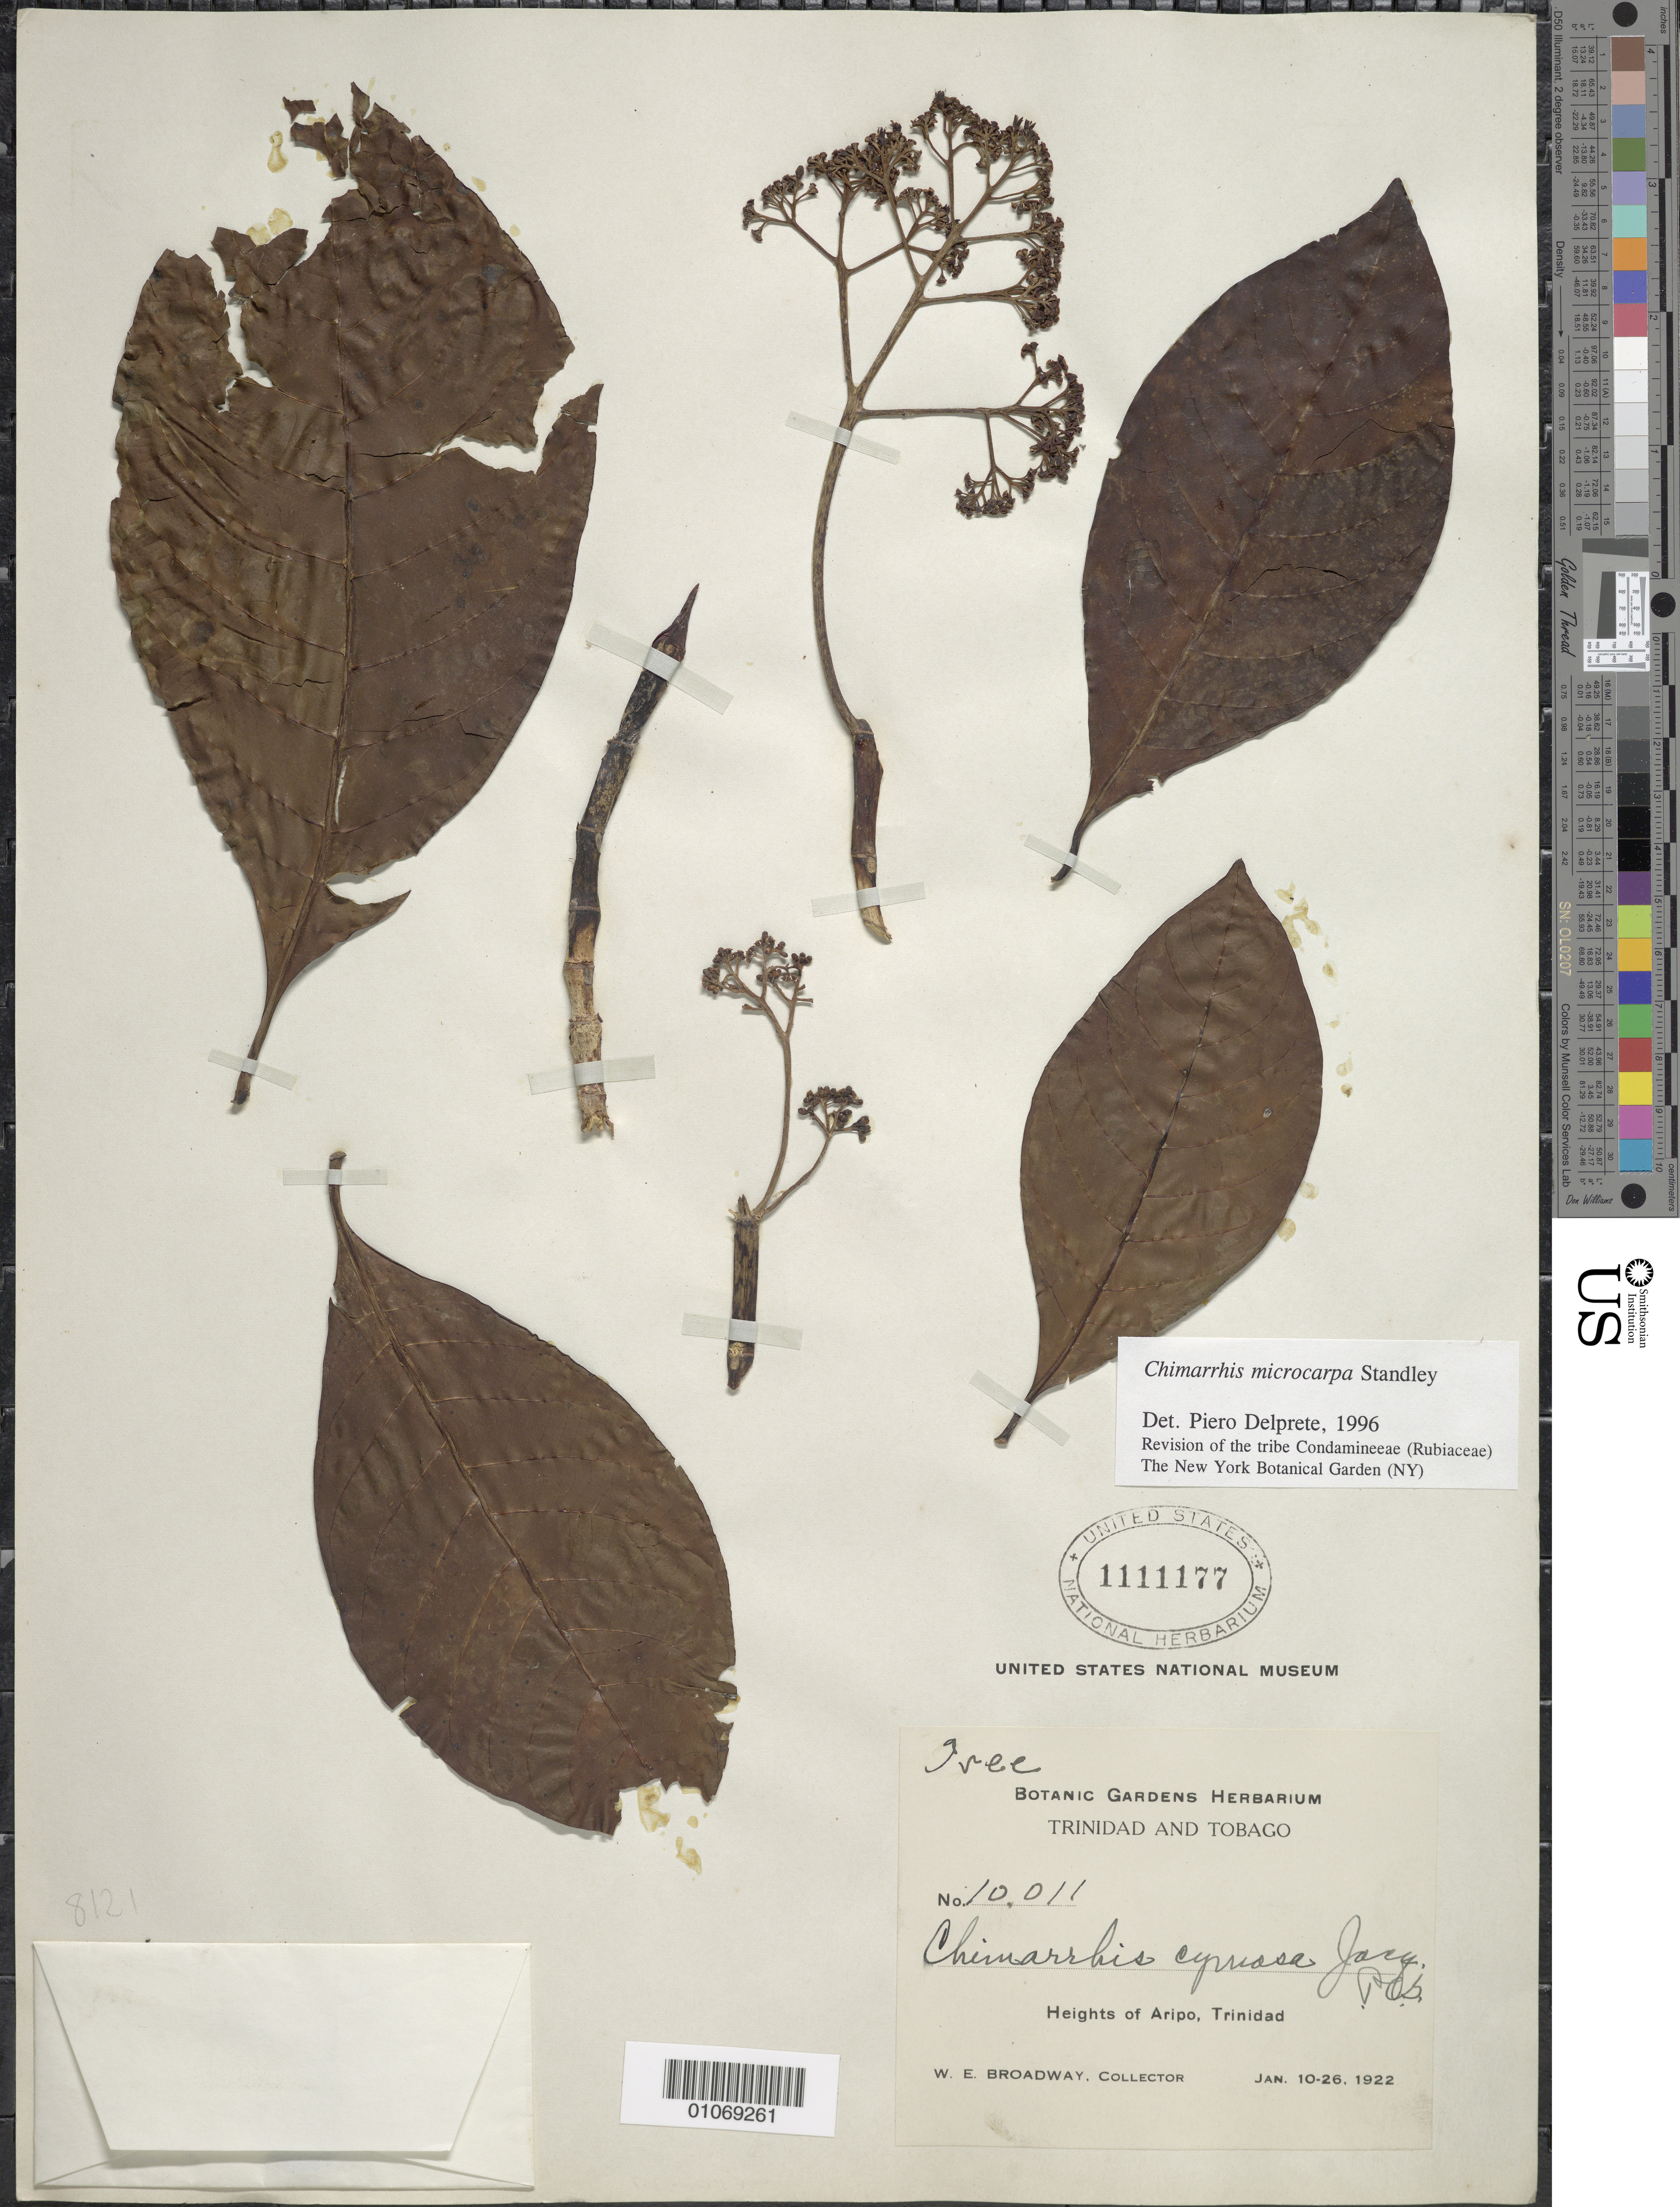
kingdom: Plantae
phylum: Tracheophyta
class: Magnoliopsida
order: Gentianales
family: Rubiaceae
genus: Chimarrhis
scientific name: Chimarrhis microcarpa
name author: Standl.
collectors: W. E. Broadway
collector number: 10011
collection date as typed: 10 Jan 1922 to 26 Jan 1922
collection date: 1922-01-10/1922-01-26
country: Trinidad and Tobago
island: Trinidad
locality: Heights of Aripo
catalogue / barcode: US 1111177